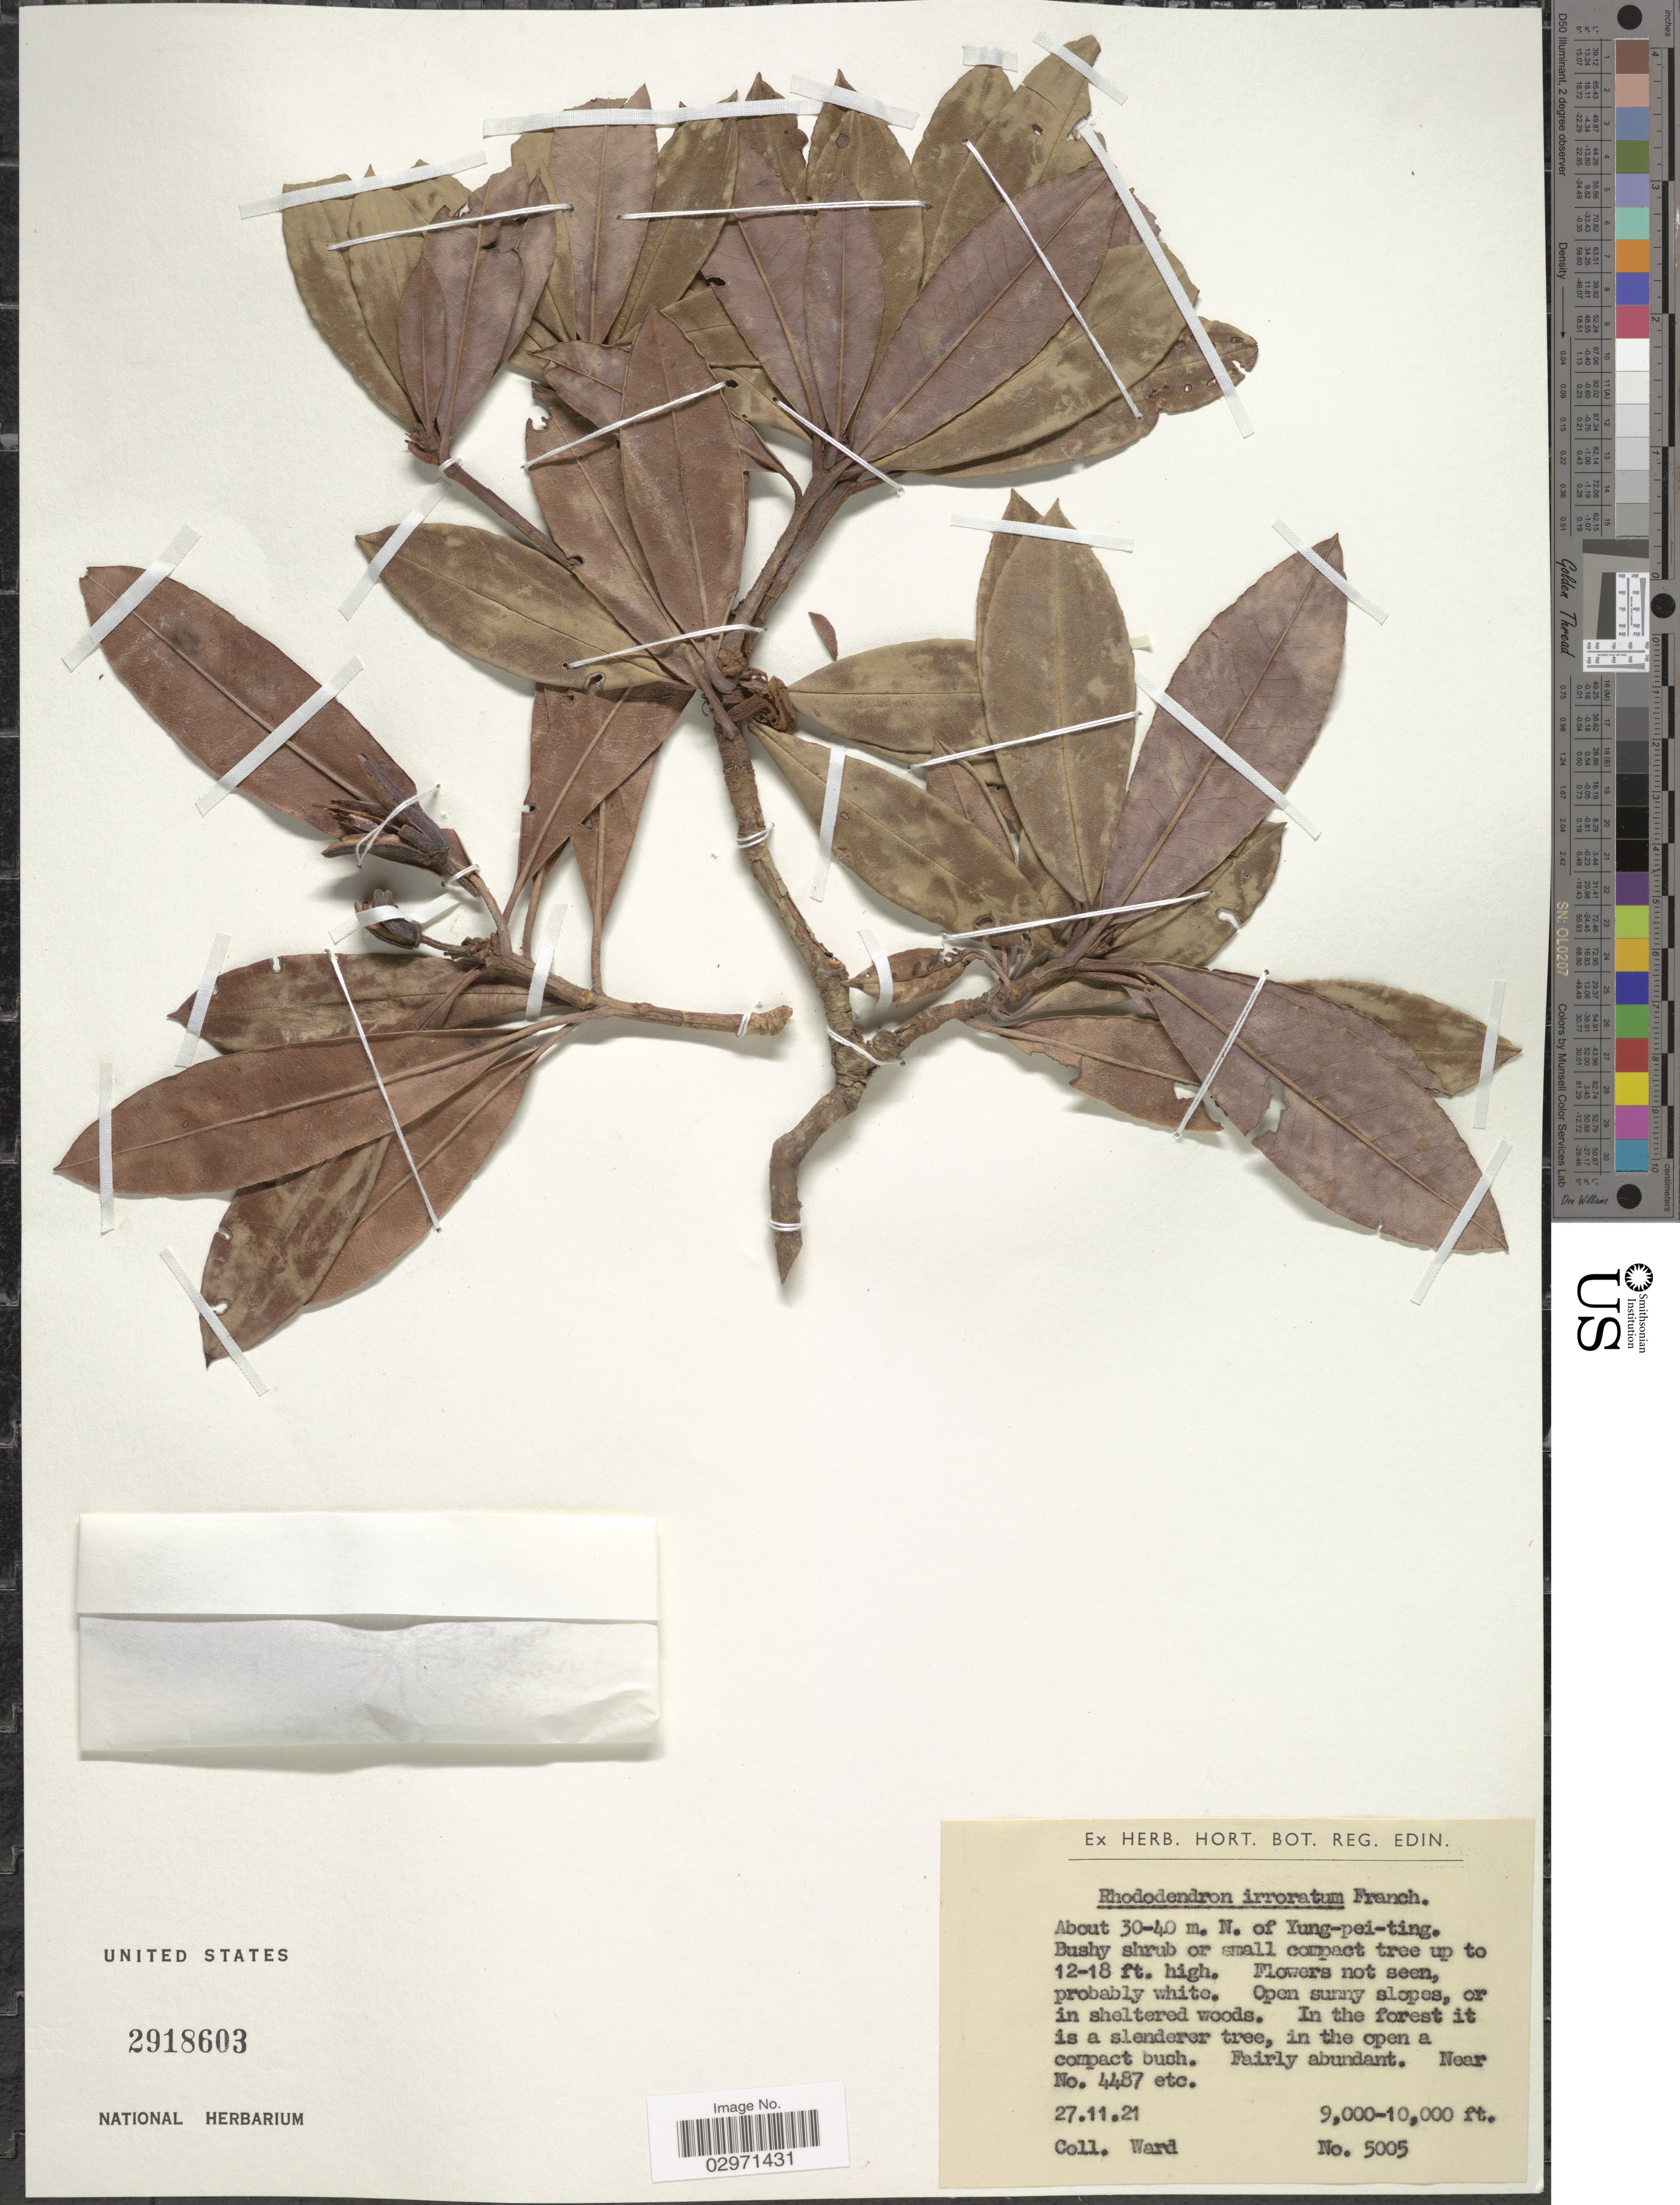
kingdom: Plantae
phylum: Tracheophyta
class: Magnoliopsida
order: Ericales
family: Ericaceae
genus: Rhododendron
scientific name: Rhododendron irroratum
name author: Franch.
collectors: -- Ward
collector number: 5005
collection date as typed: Transcribed d/m/y: 27/11/21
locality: About 30-40 m. N of Yung-pei-ting. Near No. 4487 etc.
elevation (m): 2743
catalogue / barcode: US 2918603